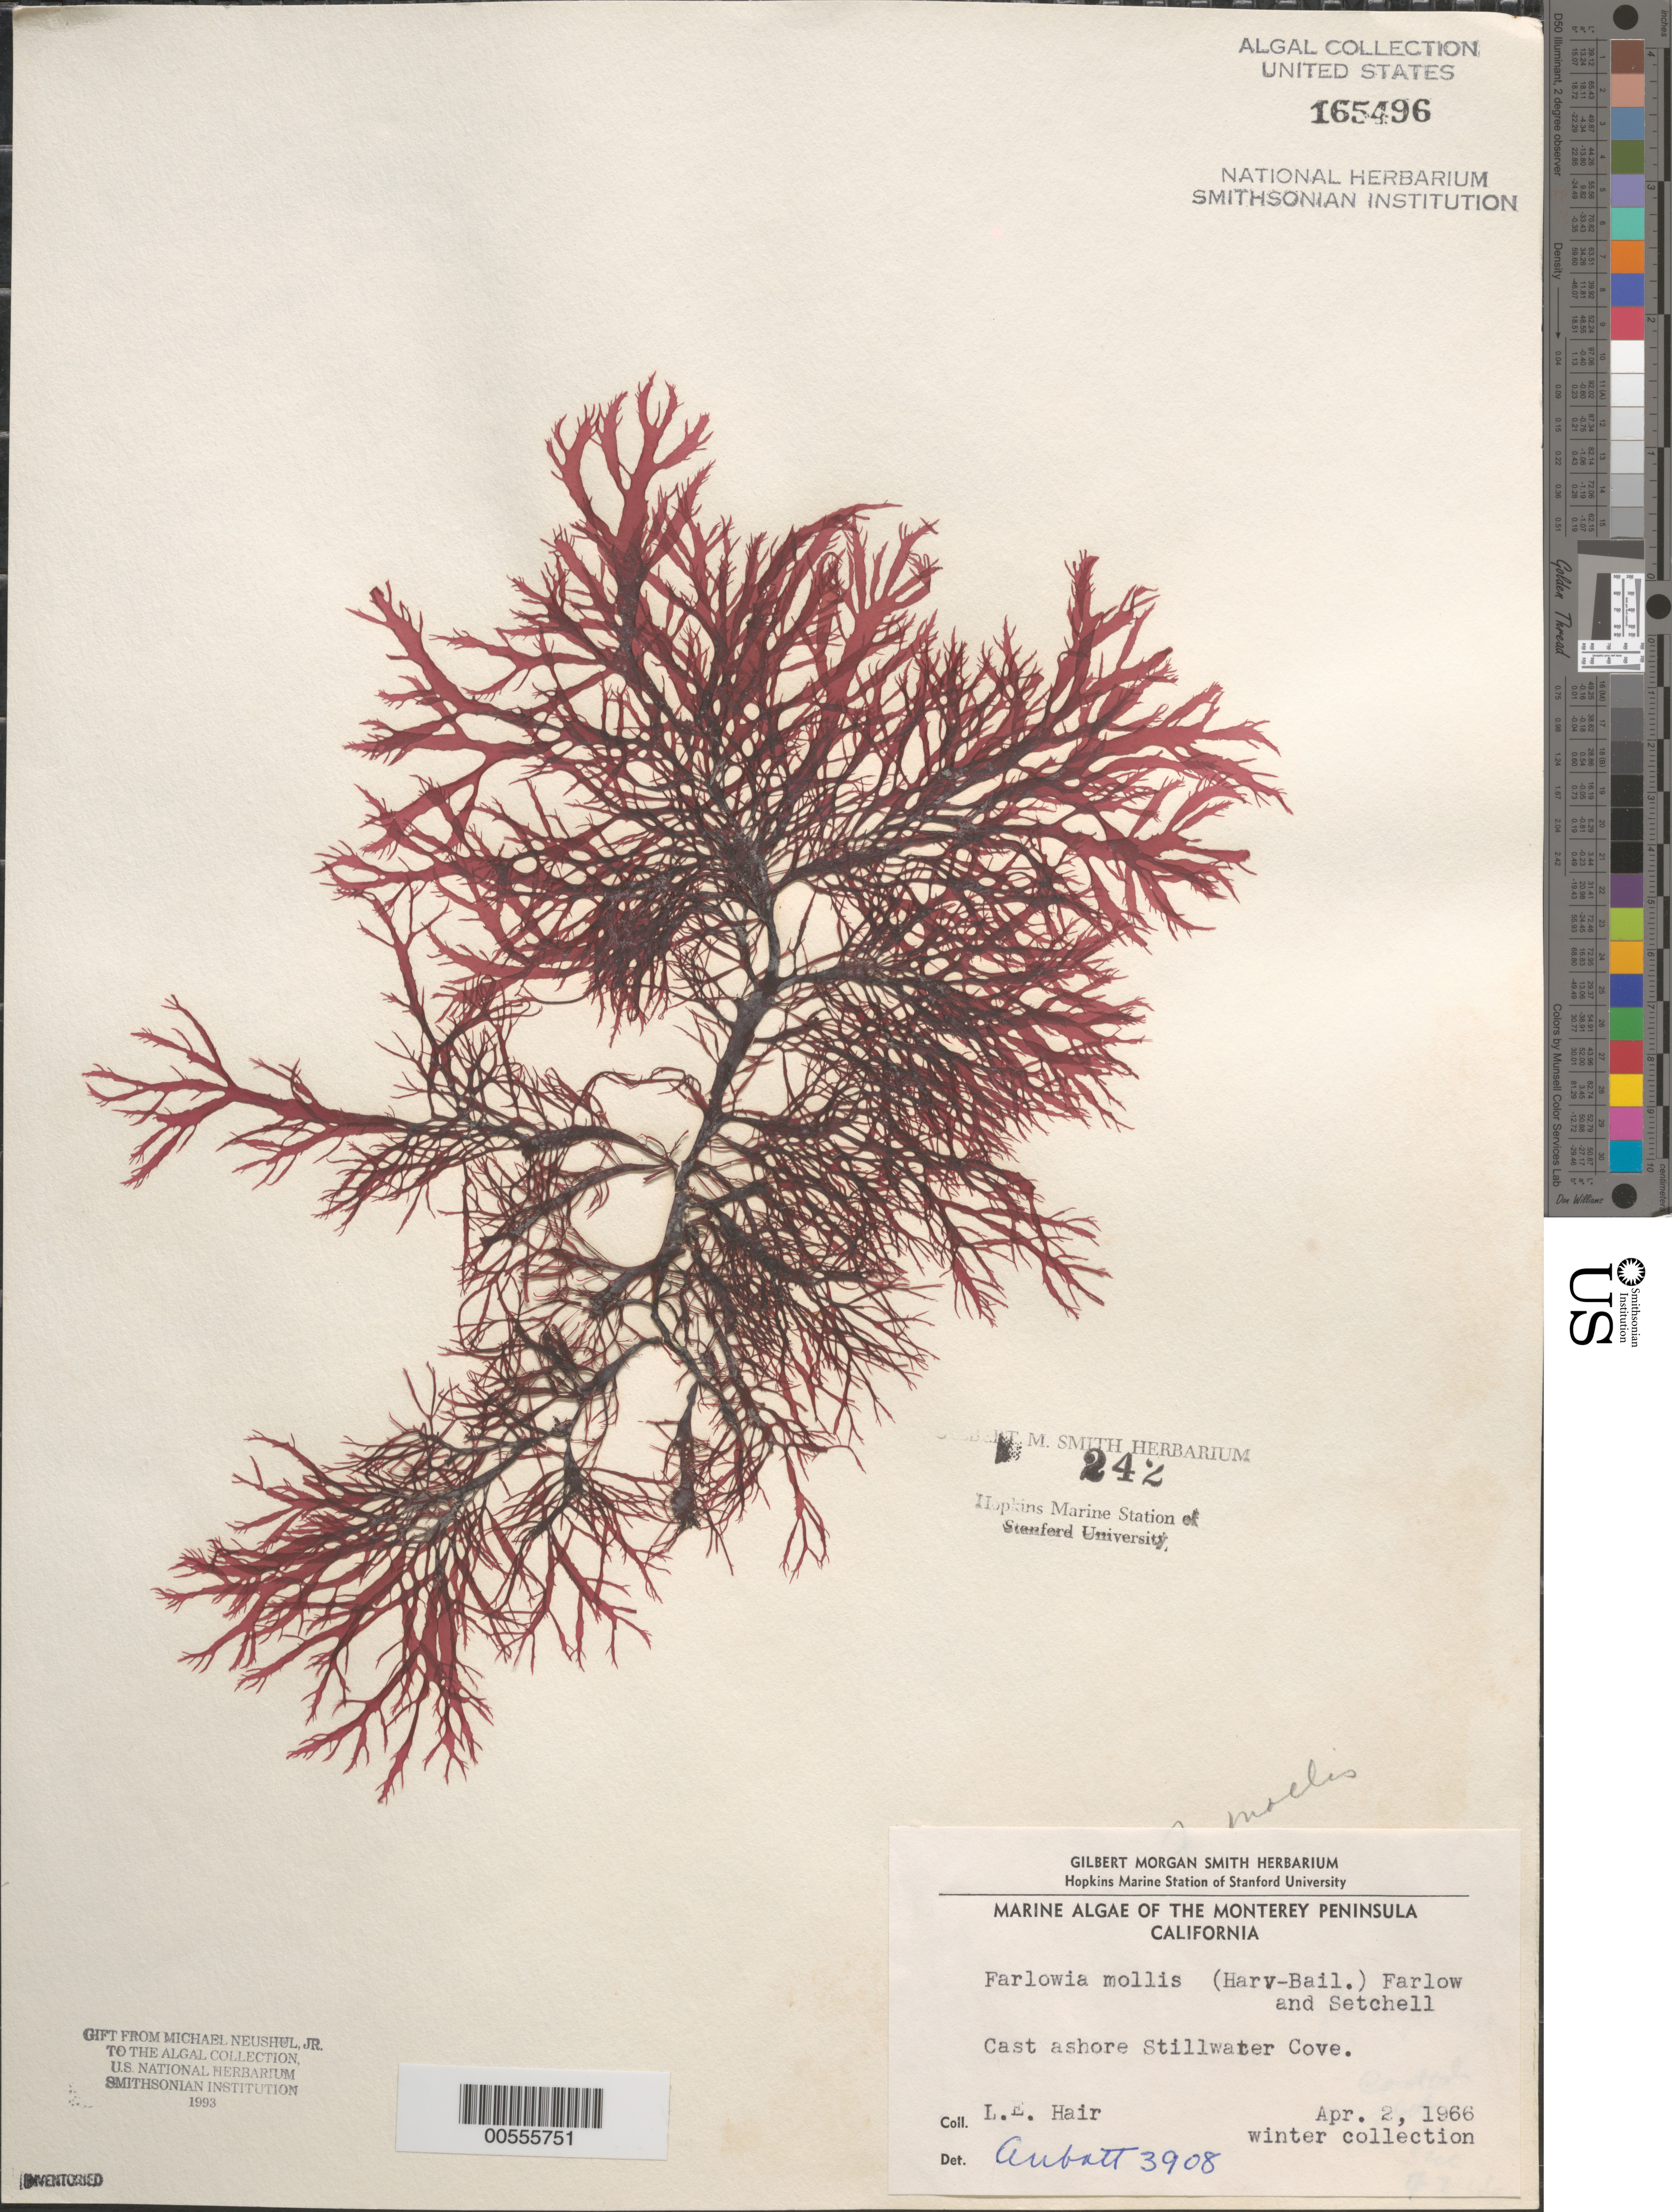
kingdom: Plantae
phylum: Rhodophyta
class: Florideophyceae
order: Gigartinales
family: Dumontiaceae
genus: Farlowia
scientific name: Farlowia mollis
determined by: Abbott, Isabella A.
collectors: L. Hair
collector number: IAA 3908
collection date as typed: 02 Apr 1966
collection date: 1966-04-02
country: United States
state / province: California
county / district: Monterey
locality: Stillwater Cove, Monterey Peninsula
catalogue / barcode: US 165496